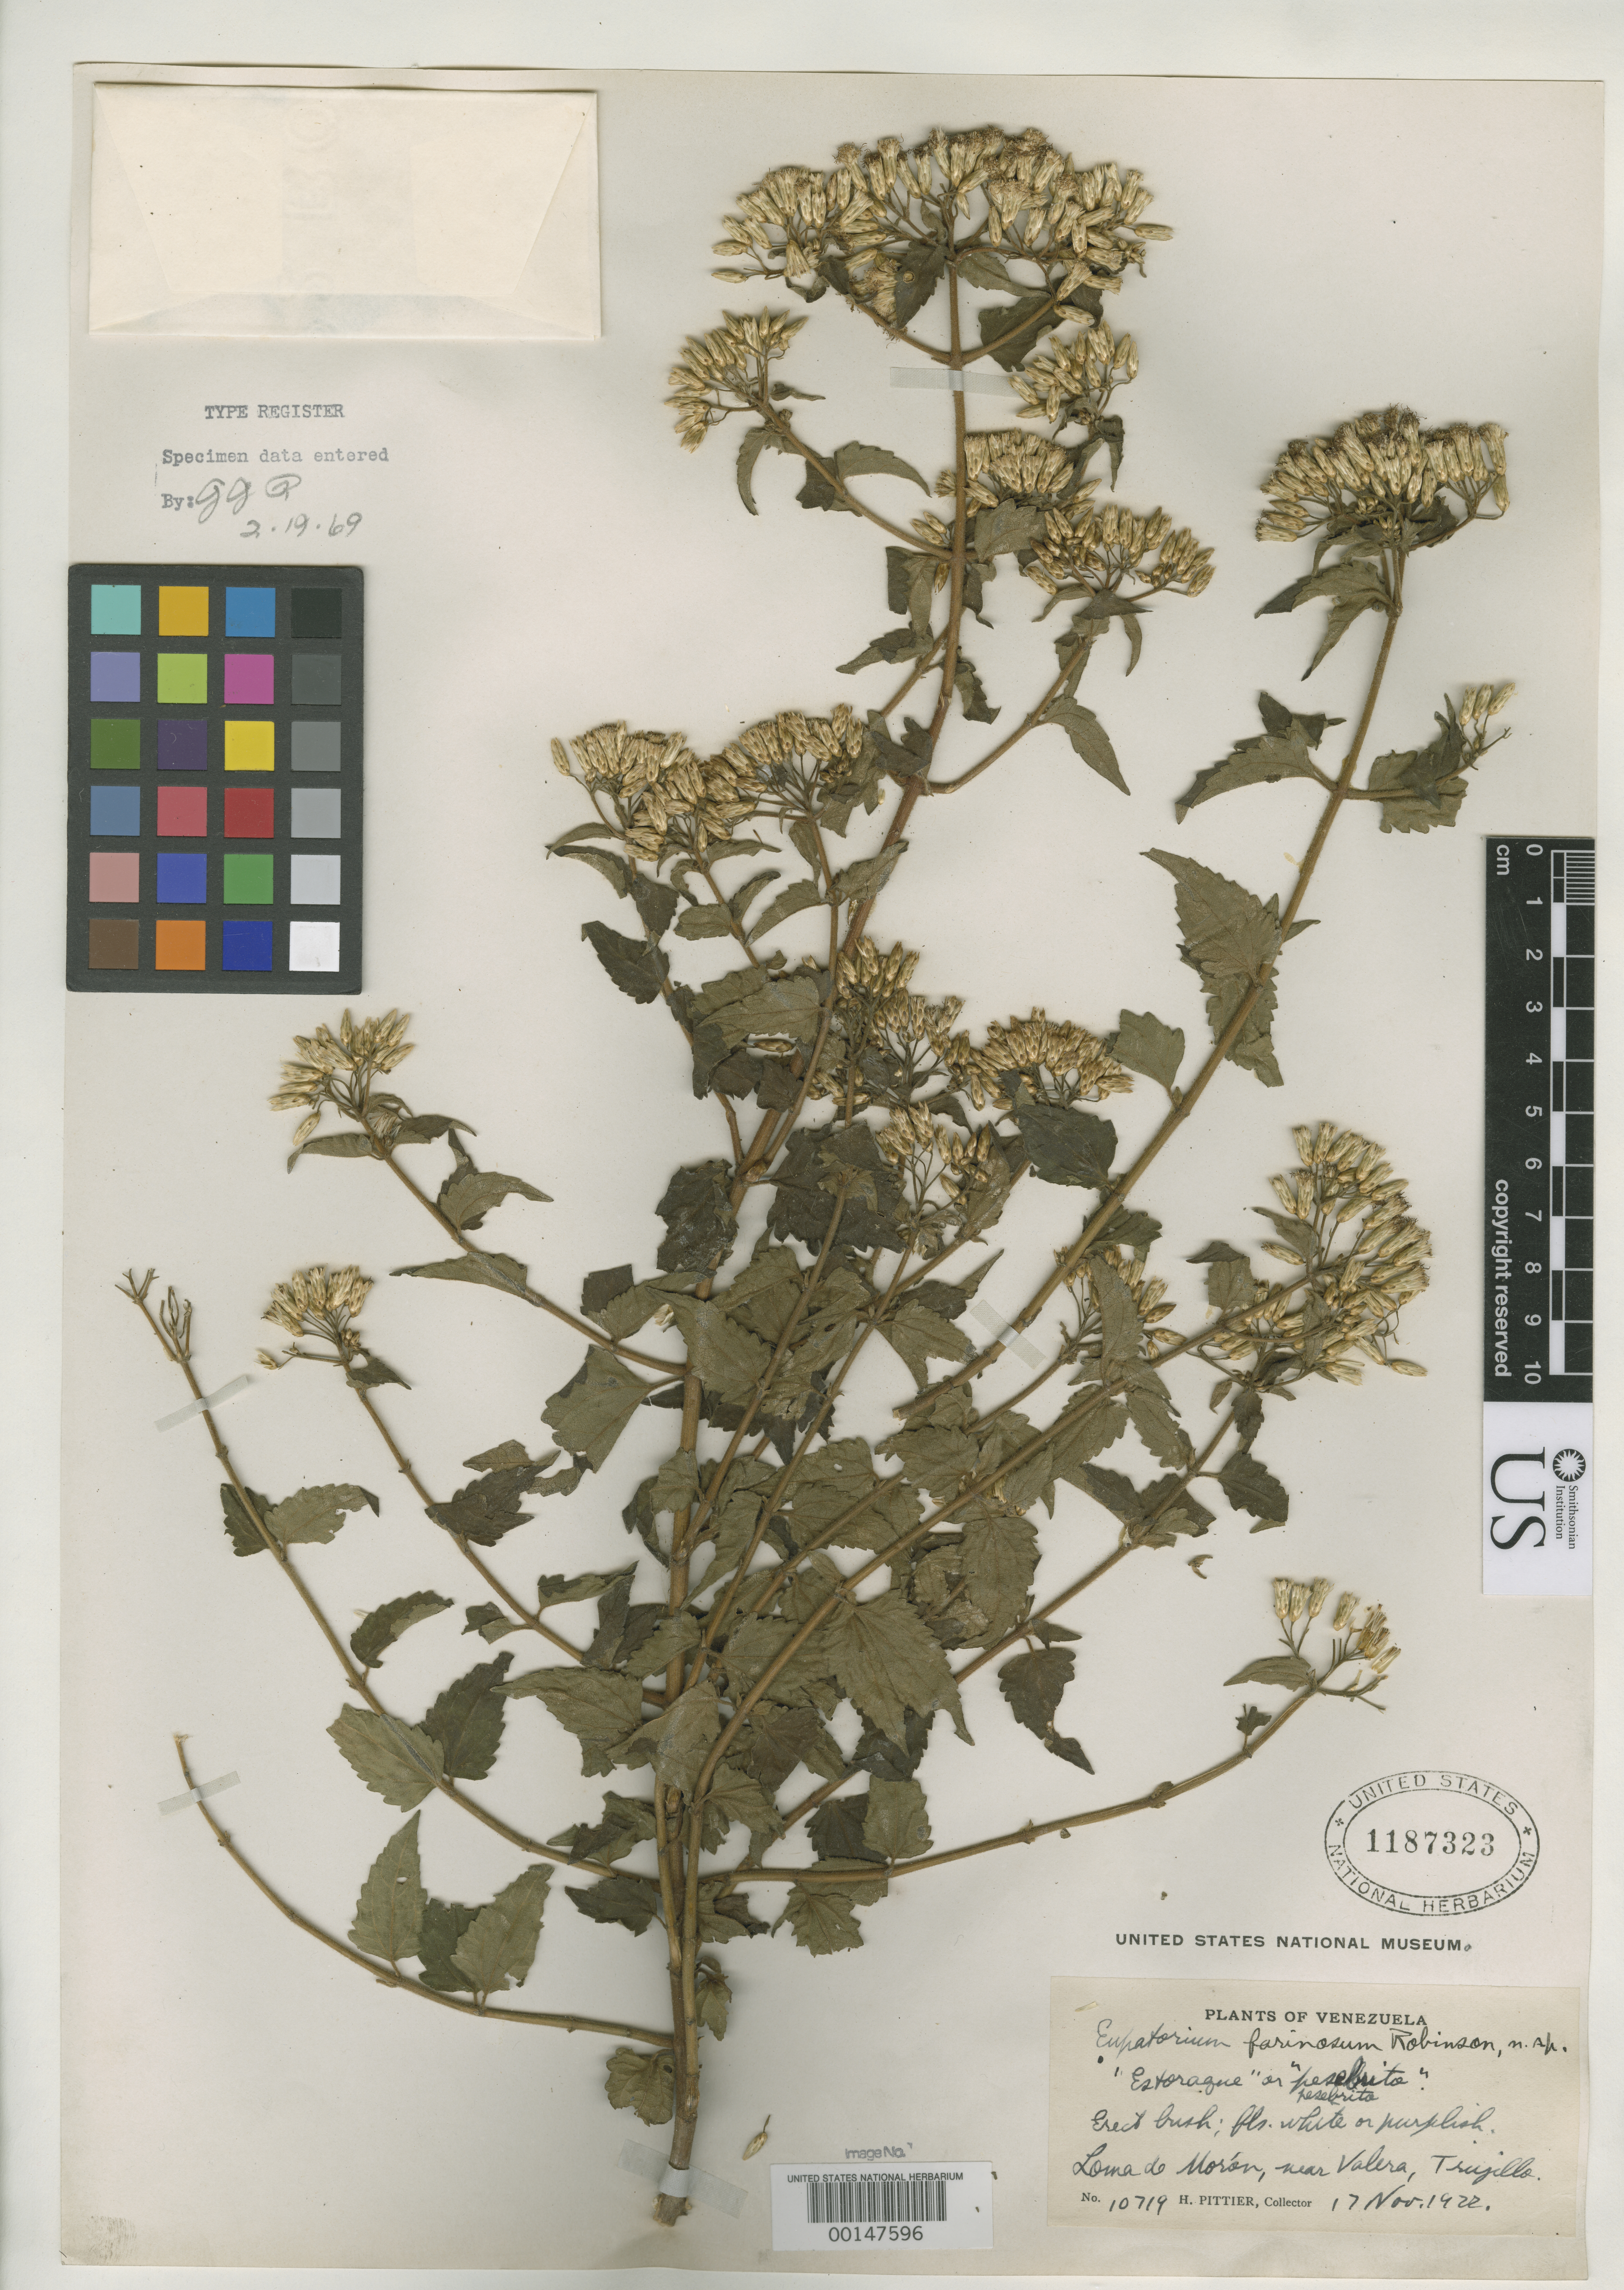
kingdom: Plantae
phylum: Tracheophyta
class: Magnoliopsida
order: Asterales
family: Asteraceae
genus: Eupatorium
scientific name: Eupatorium farinosum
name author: B.L. Rob.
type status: Isotype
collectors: H. F. Pittier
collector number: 10719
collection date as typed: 17 Nov 1922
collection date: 1922-11-17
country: Venezuela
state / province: Trujillo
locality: Lome de Moron, vicinity of Valera.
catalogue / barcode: US 1187323